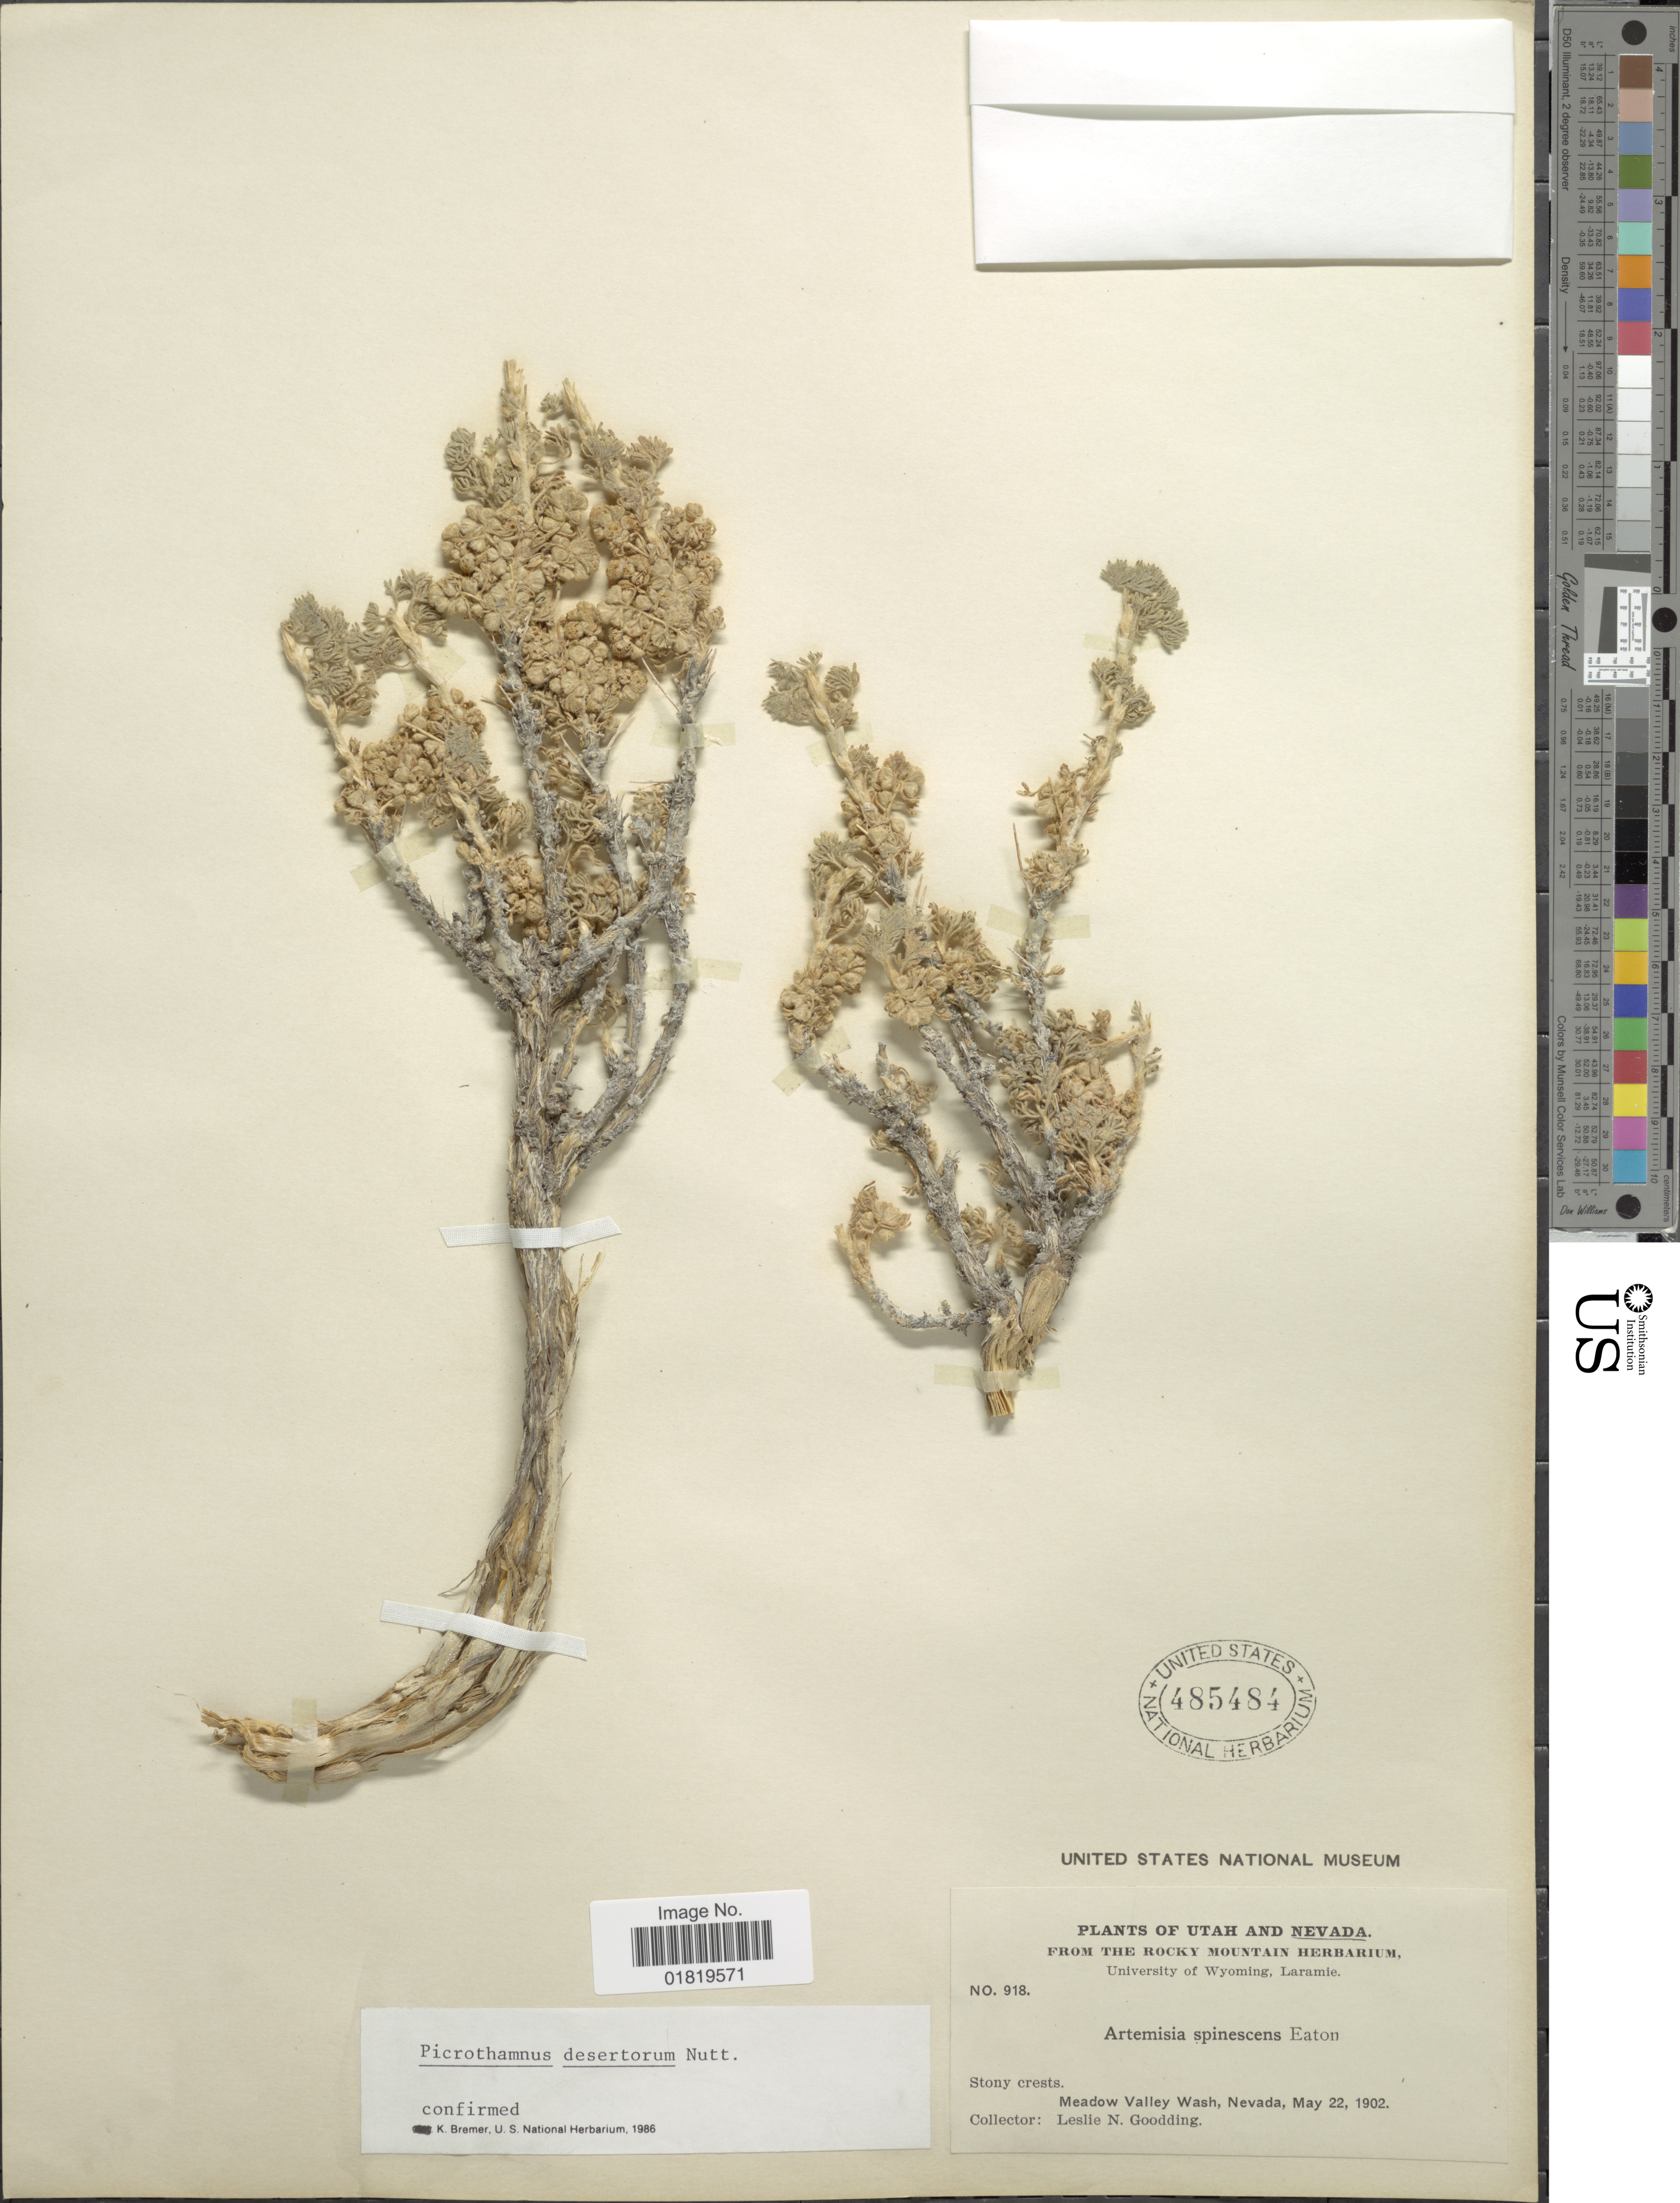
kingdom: Plantae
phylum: Tracheophyta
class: Magnoliopsida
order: Asterales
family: Asteraceae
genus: Picrothamnus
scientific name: Picrothamnus desertorum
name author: Nutt.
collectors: L. N. Goodding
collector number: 918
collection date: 1902-05-22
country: United States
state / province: Nevada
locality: Meadow Valley Wash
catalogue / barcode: US 485484